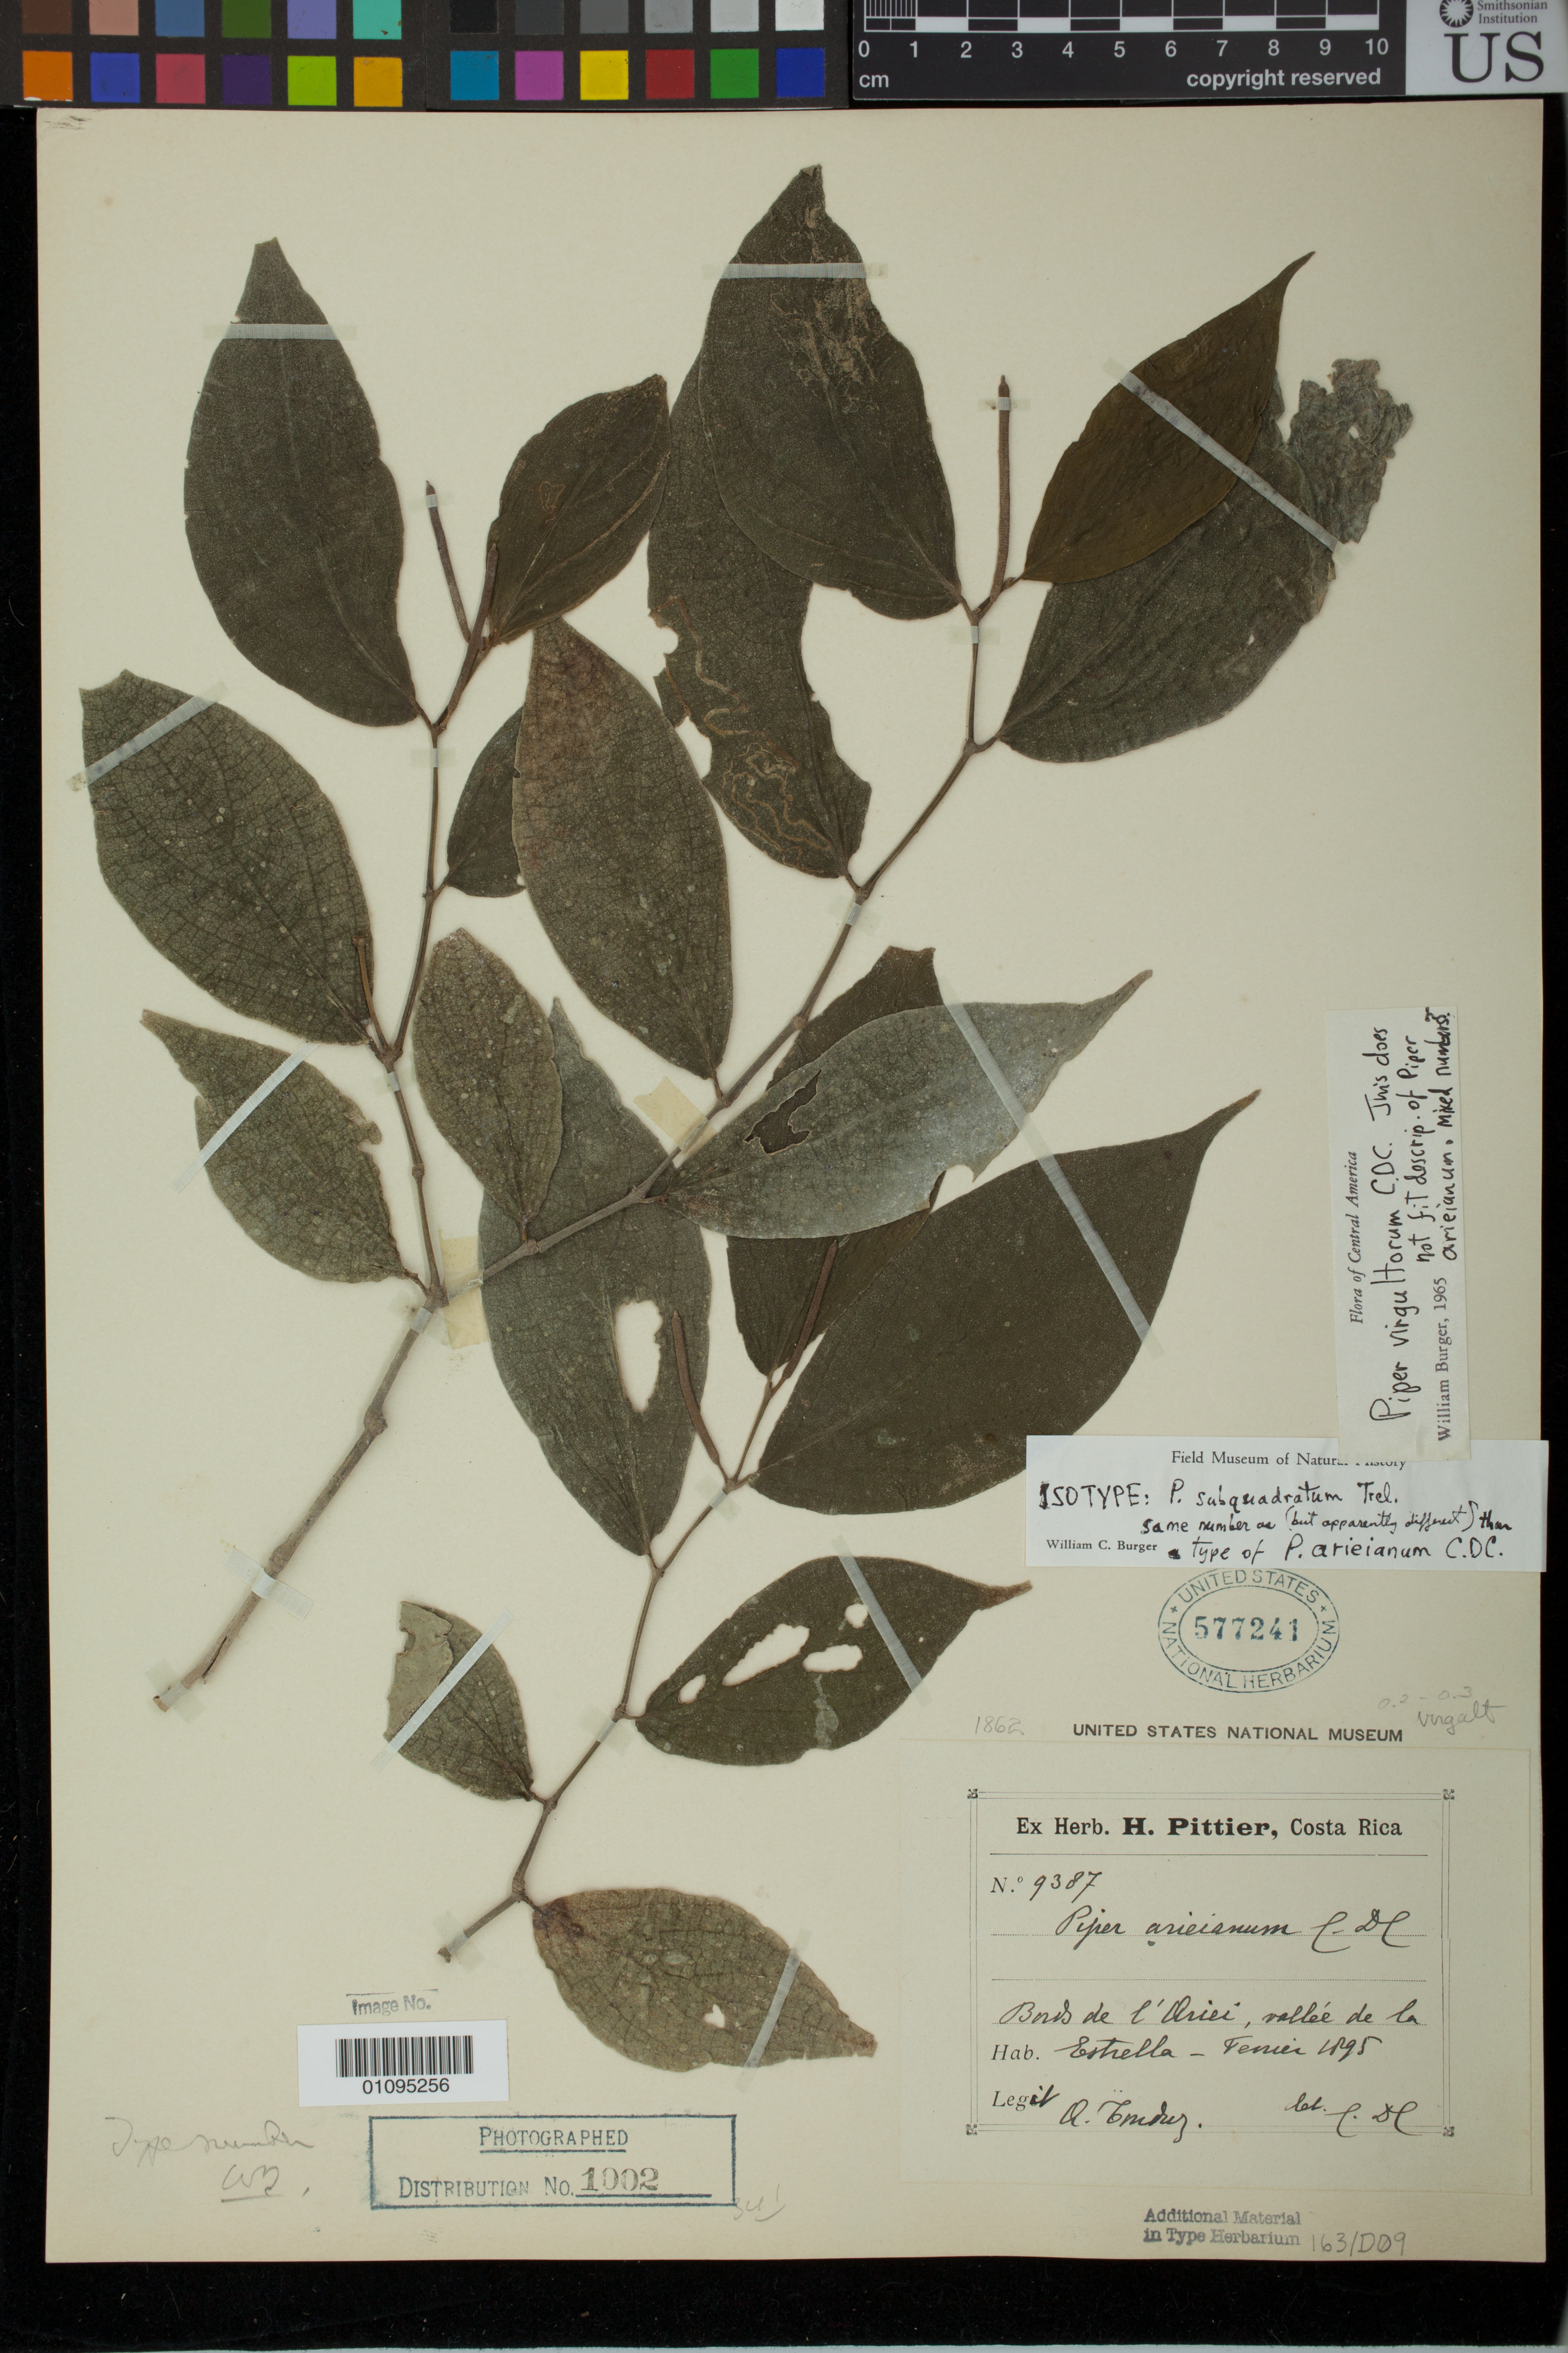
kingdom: Plantae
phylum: Tracheophyta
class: Magnoliopsida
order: Piperales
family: Piperaceae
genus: Piper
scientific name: Piper subquadratum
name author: Trel.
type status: Isotype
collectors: A. Tonduz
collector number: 9387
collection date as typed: Feb 1895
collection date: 1895-02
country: Costa Rica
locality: Bords de l'Ariei, vallee de la Estrella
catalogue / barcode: US 577241